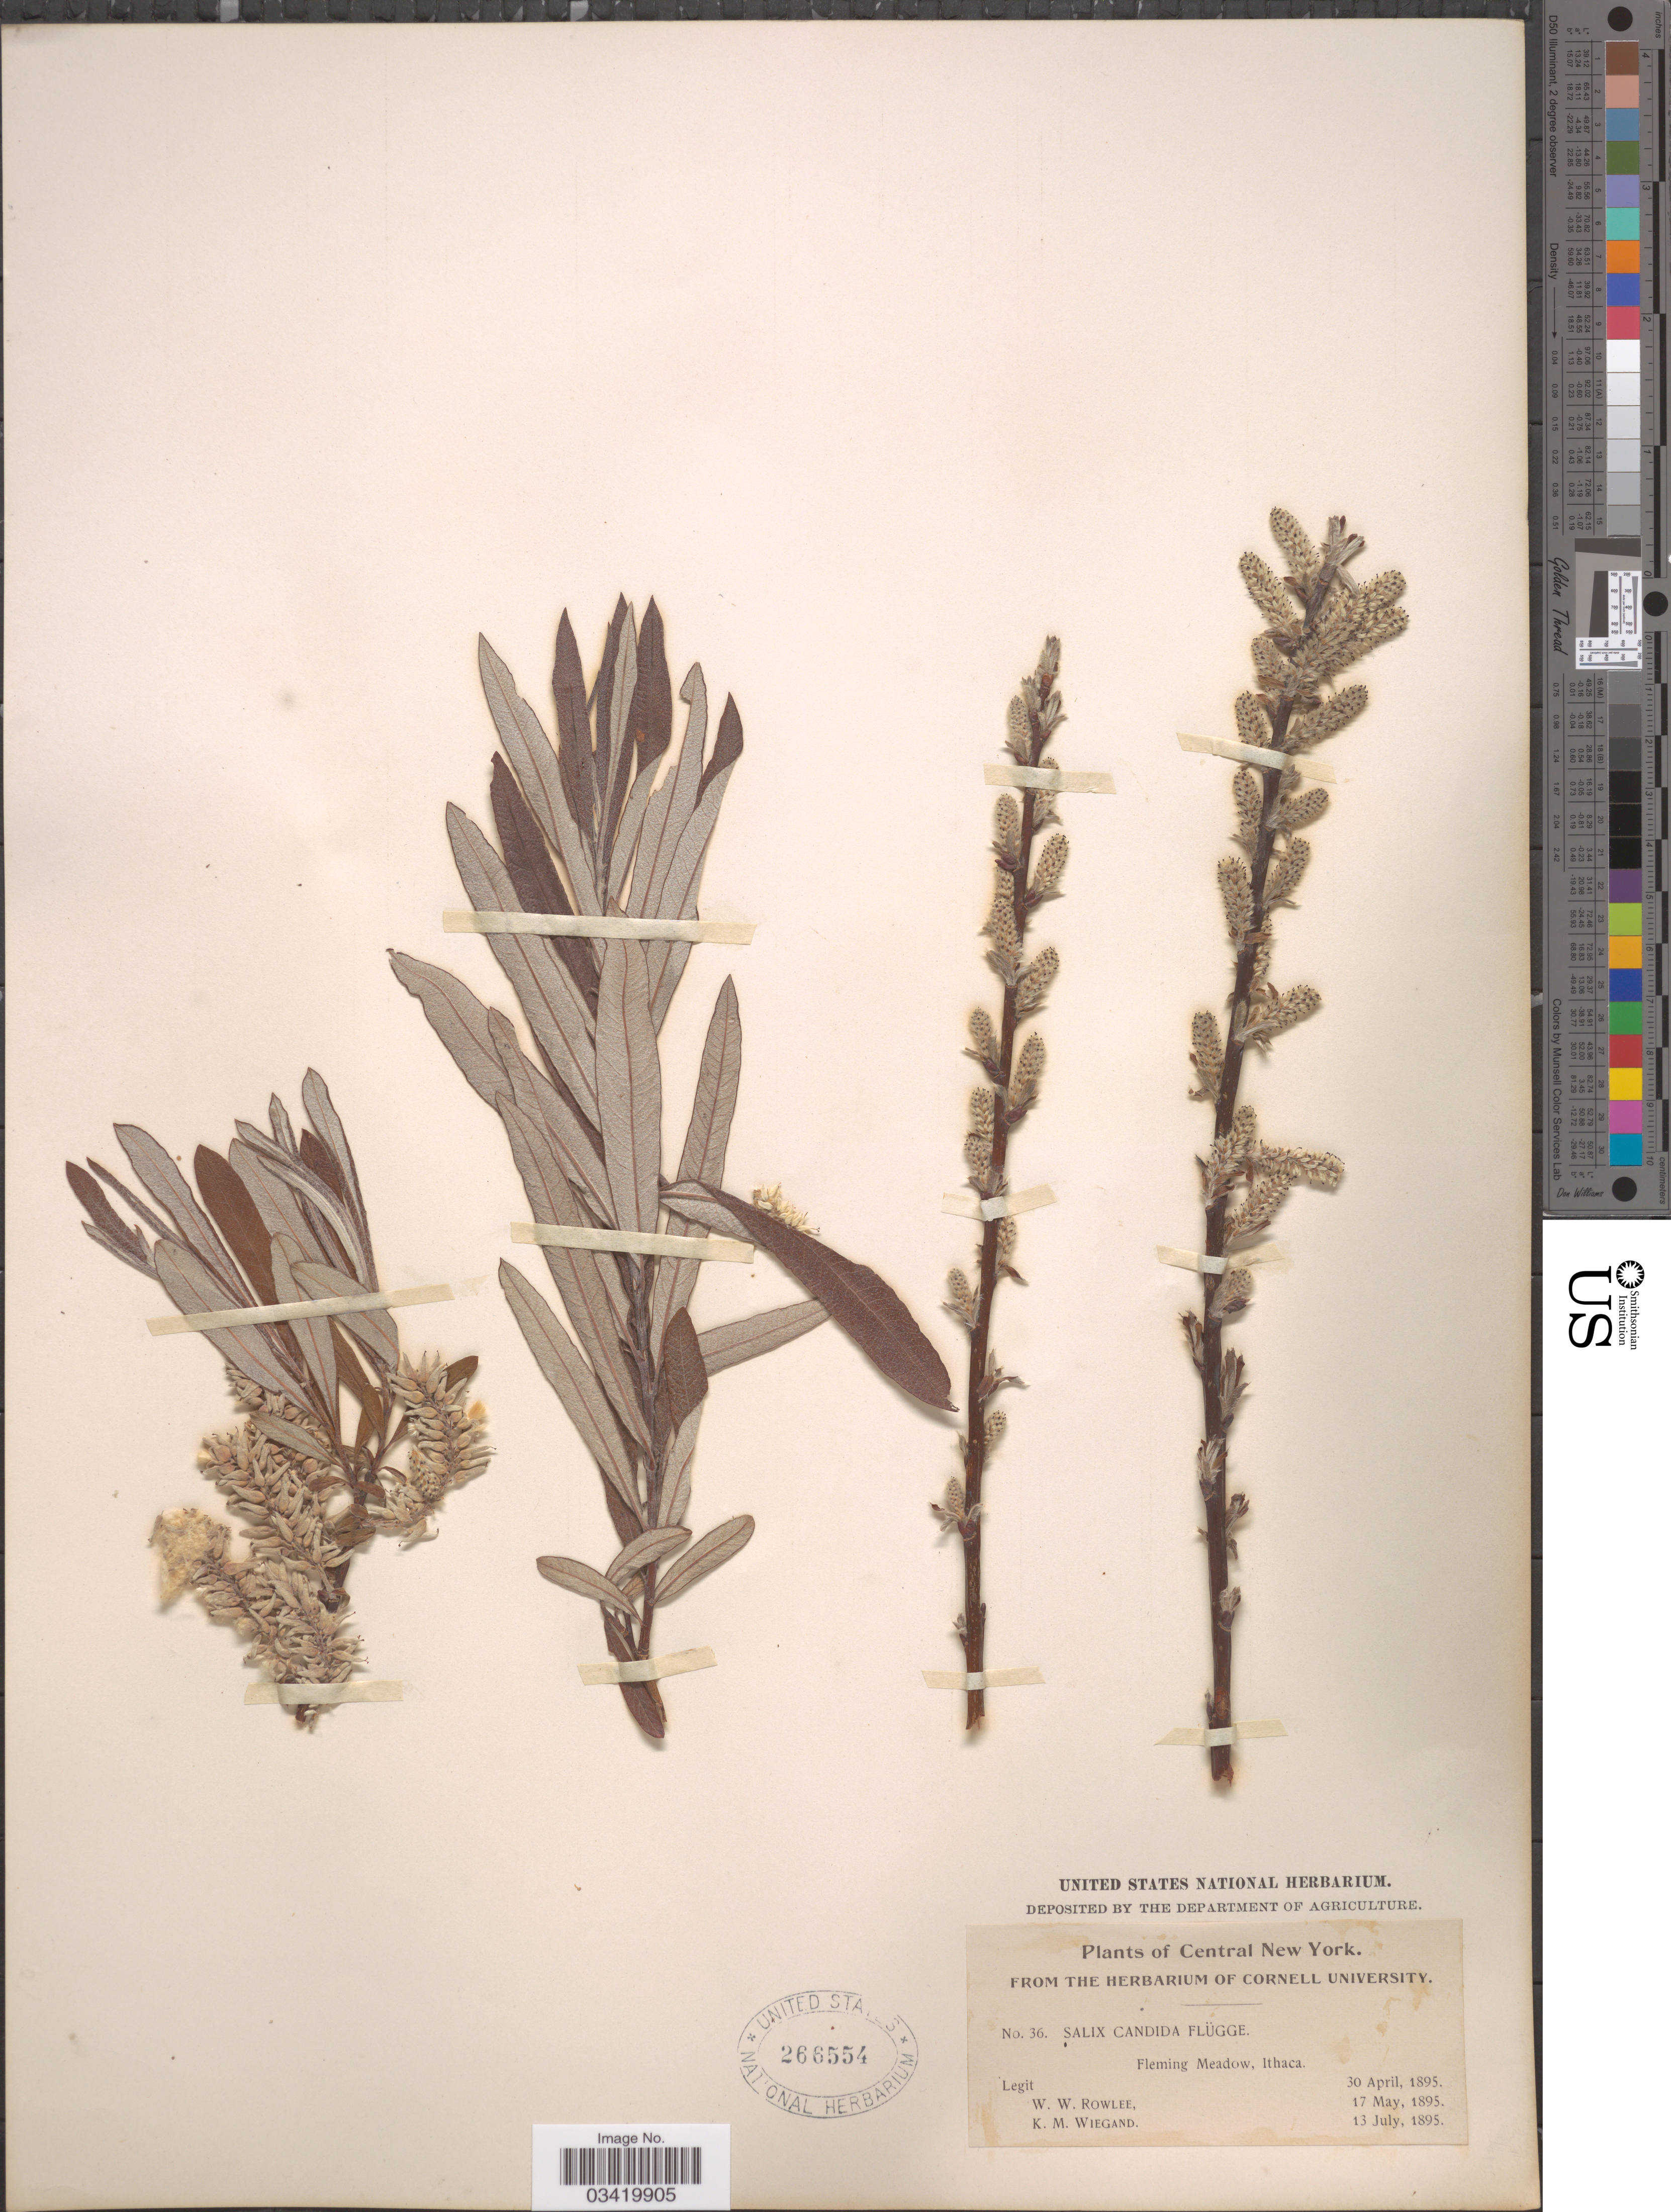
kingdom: Plantae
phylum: Tracheophyta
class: Magnoliopsida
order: Malpighiales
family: Salicaceae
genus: Salix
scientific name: Salix candida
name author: Flüggé ex Willd.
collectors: W. W. Rowlee & K. M. Wiegand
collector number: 36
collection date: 1895-04-30/1895-07-13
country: United States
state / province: New York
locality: Central New York. Fleming Meadow, Ithaca.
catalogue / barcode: US 266554